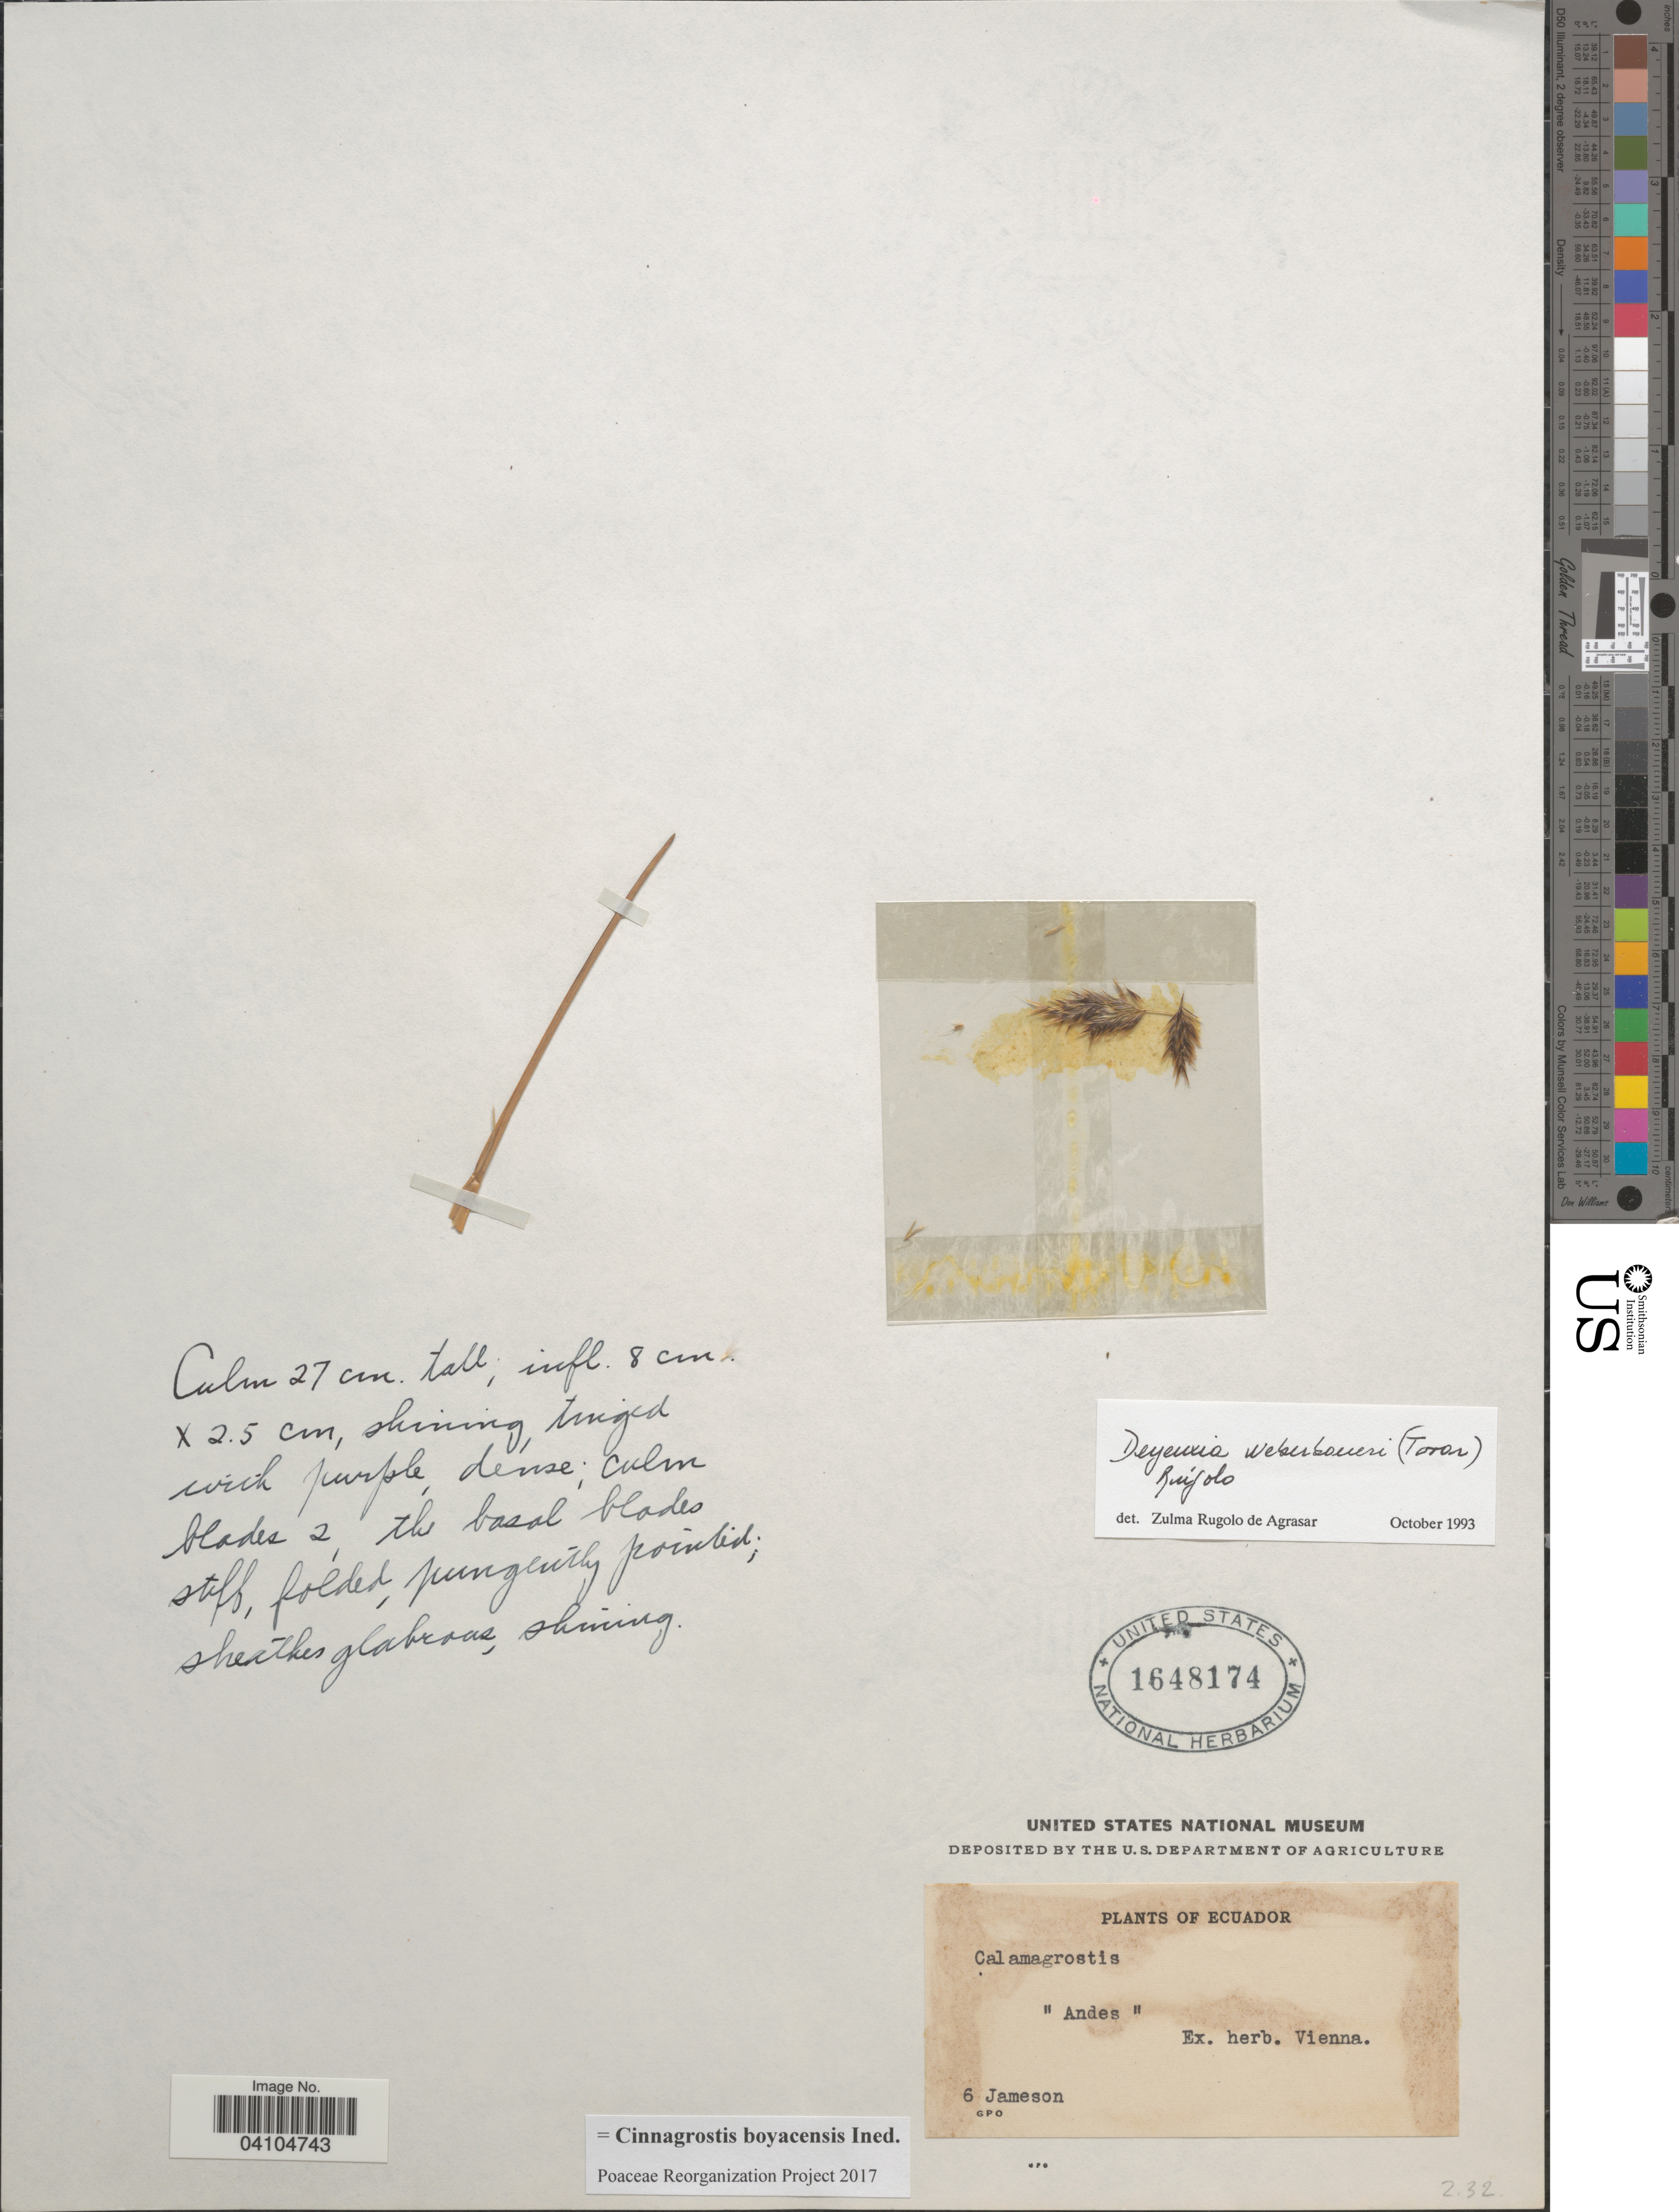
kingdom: Plantae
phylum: Tracheophyta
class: Liliopsida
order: Poales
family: Poaceae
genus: Deschampsia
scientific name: Deschampsia boyacensis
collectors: -- Jameson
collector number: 6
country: Ecuador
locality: Andes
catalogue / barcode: US 1648174